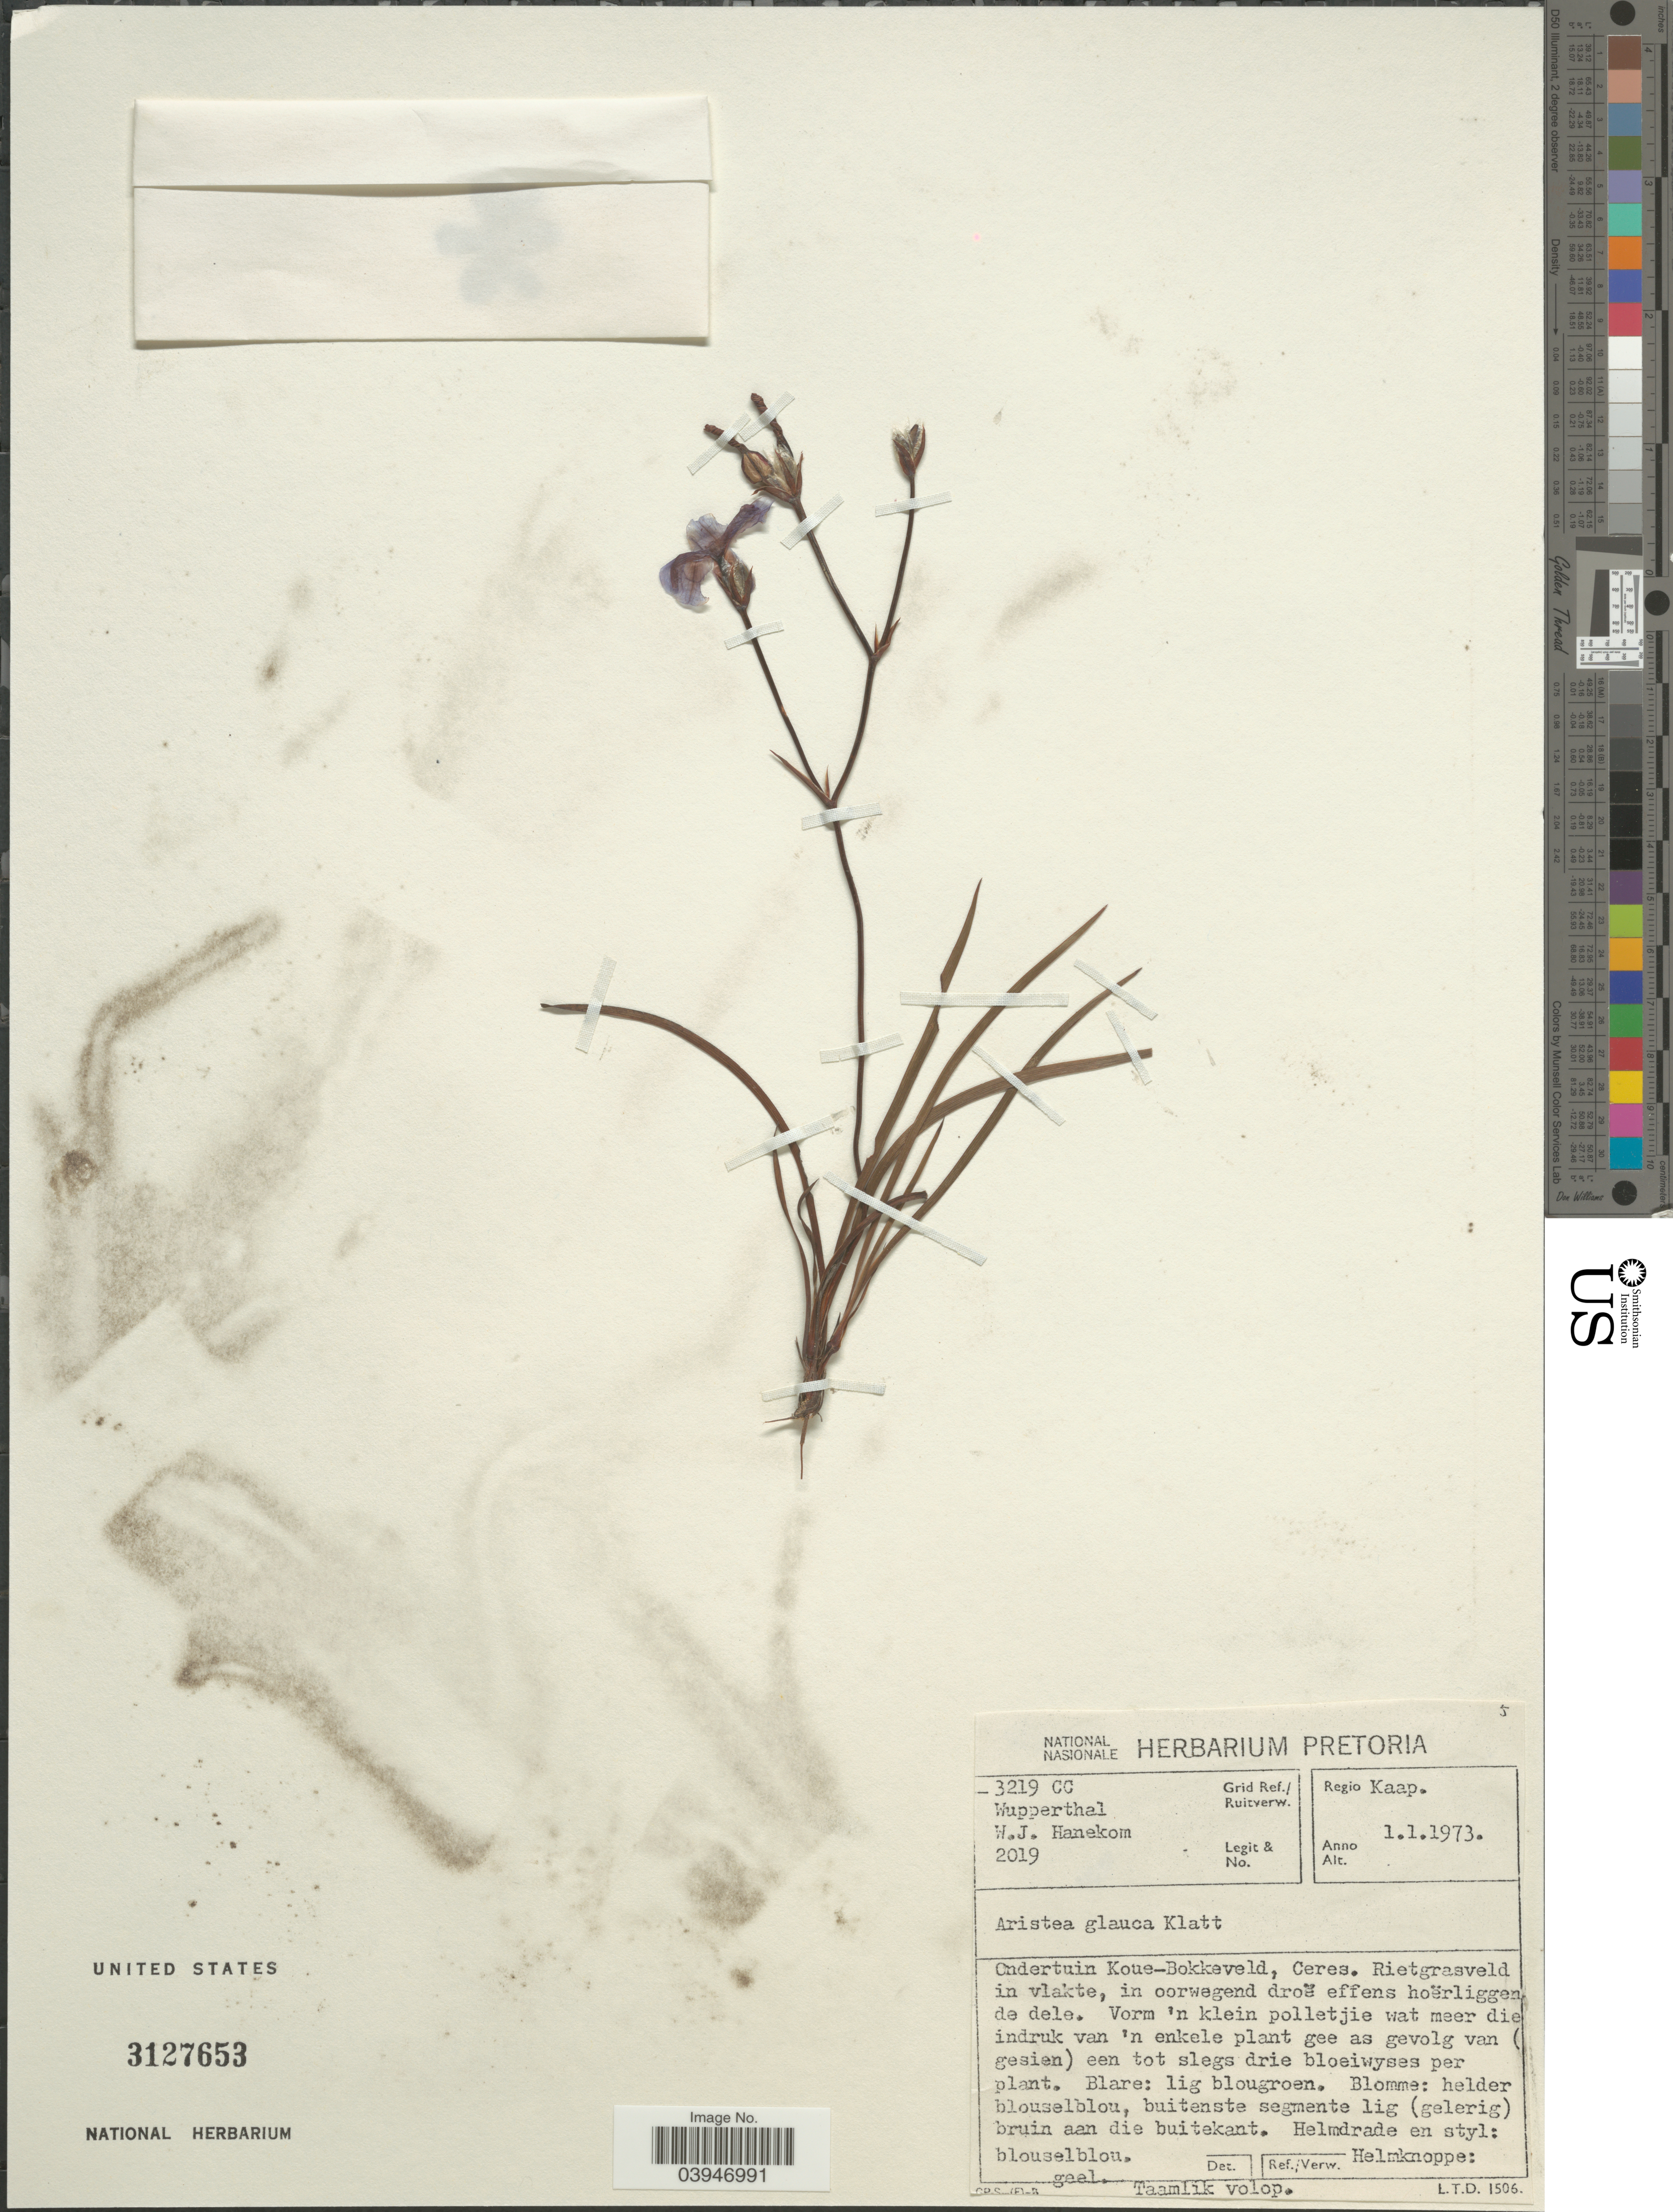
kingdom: Plantae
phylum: Tracheophyta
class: Liliopsida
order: Asparagales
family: Iridaceae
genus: Aristea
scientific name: Aristea glauca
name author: Klatt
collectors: W. Hanekom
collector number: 2019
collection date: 1973-01-01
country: South Africa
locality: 3219 CC Wupperthal Grid Ref./Ruitverw. Regio Kaap. Ondertuin Koue-Bokkeveld, Ceres.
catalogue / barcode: US 3127653